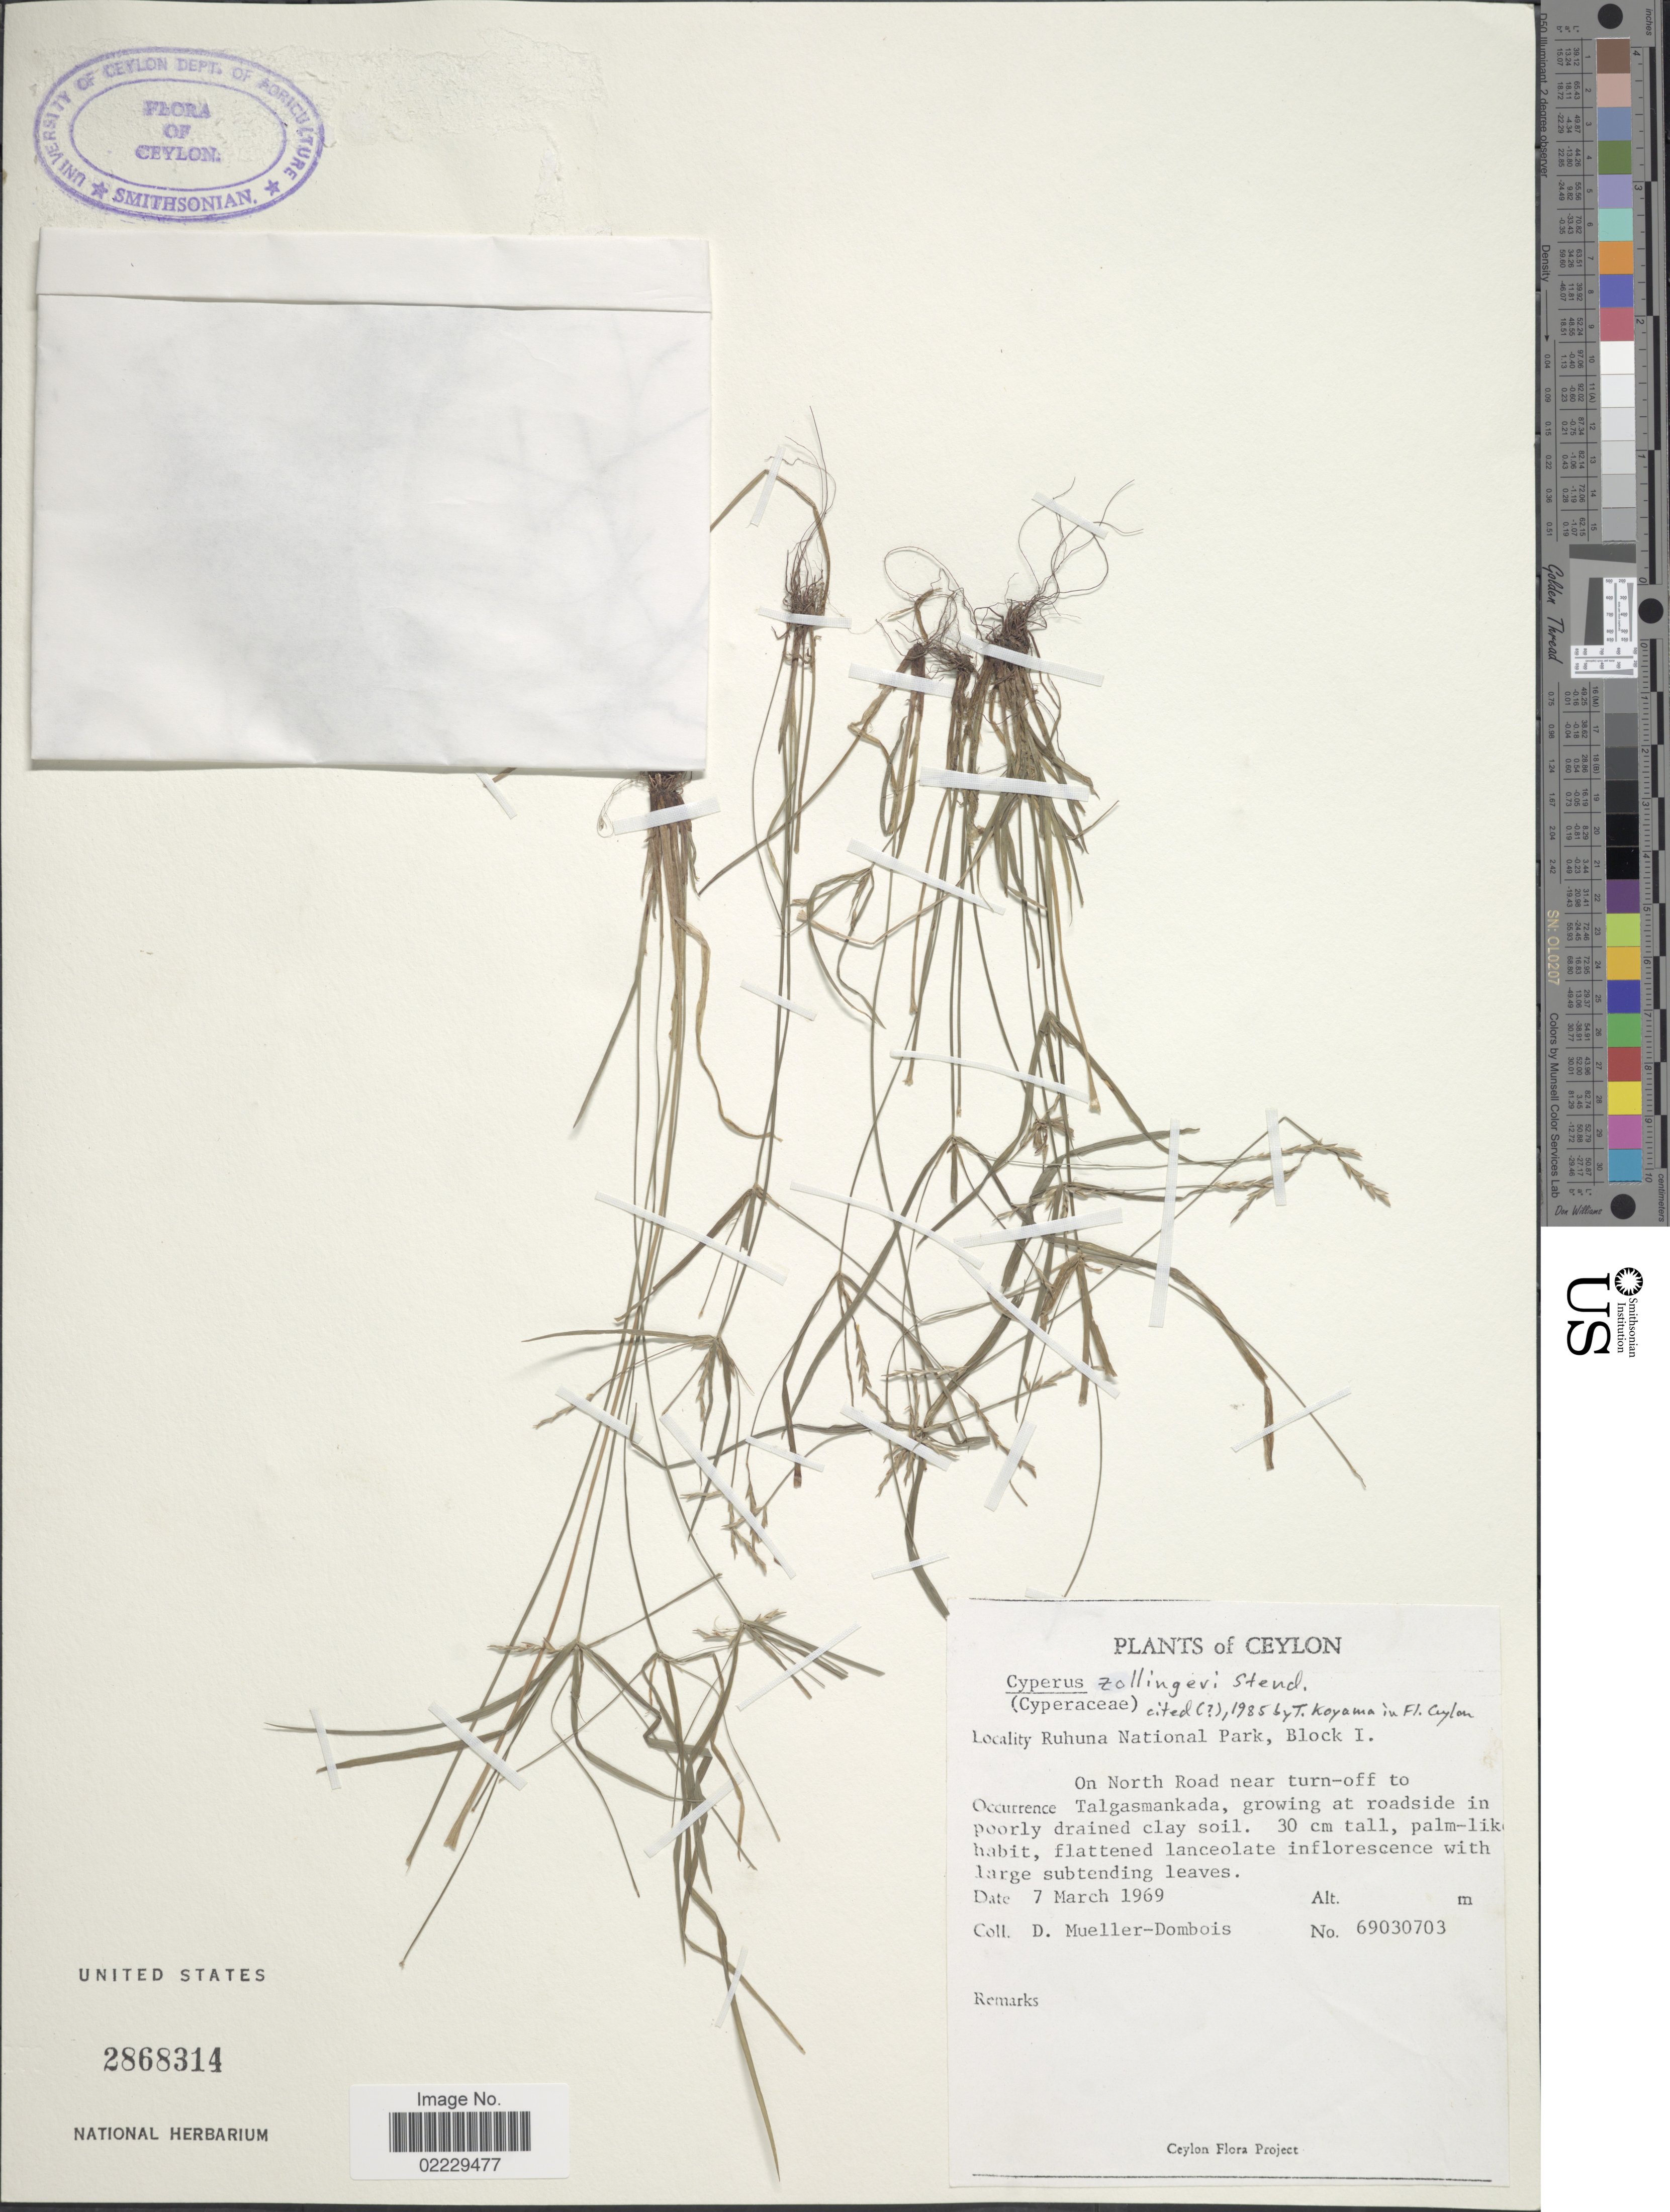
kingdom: Plantae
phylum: Tracheophyta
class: Liliopsida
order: Poales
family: Cyperaceae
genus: Cyperus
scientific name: Cyperus zollingeri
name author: Steud.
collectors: D. Mueller-Dombois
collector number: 69030703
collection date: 1969-03-07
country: Sri Lanka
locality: Ceylon, Ruhuna National Park, Block 1, On North Road near turn off to Talgasmankanda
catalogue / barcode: US 2868314